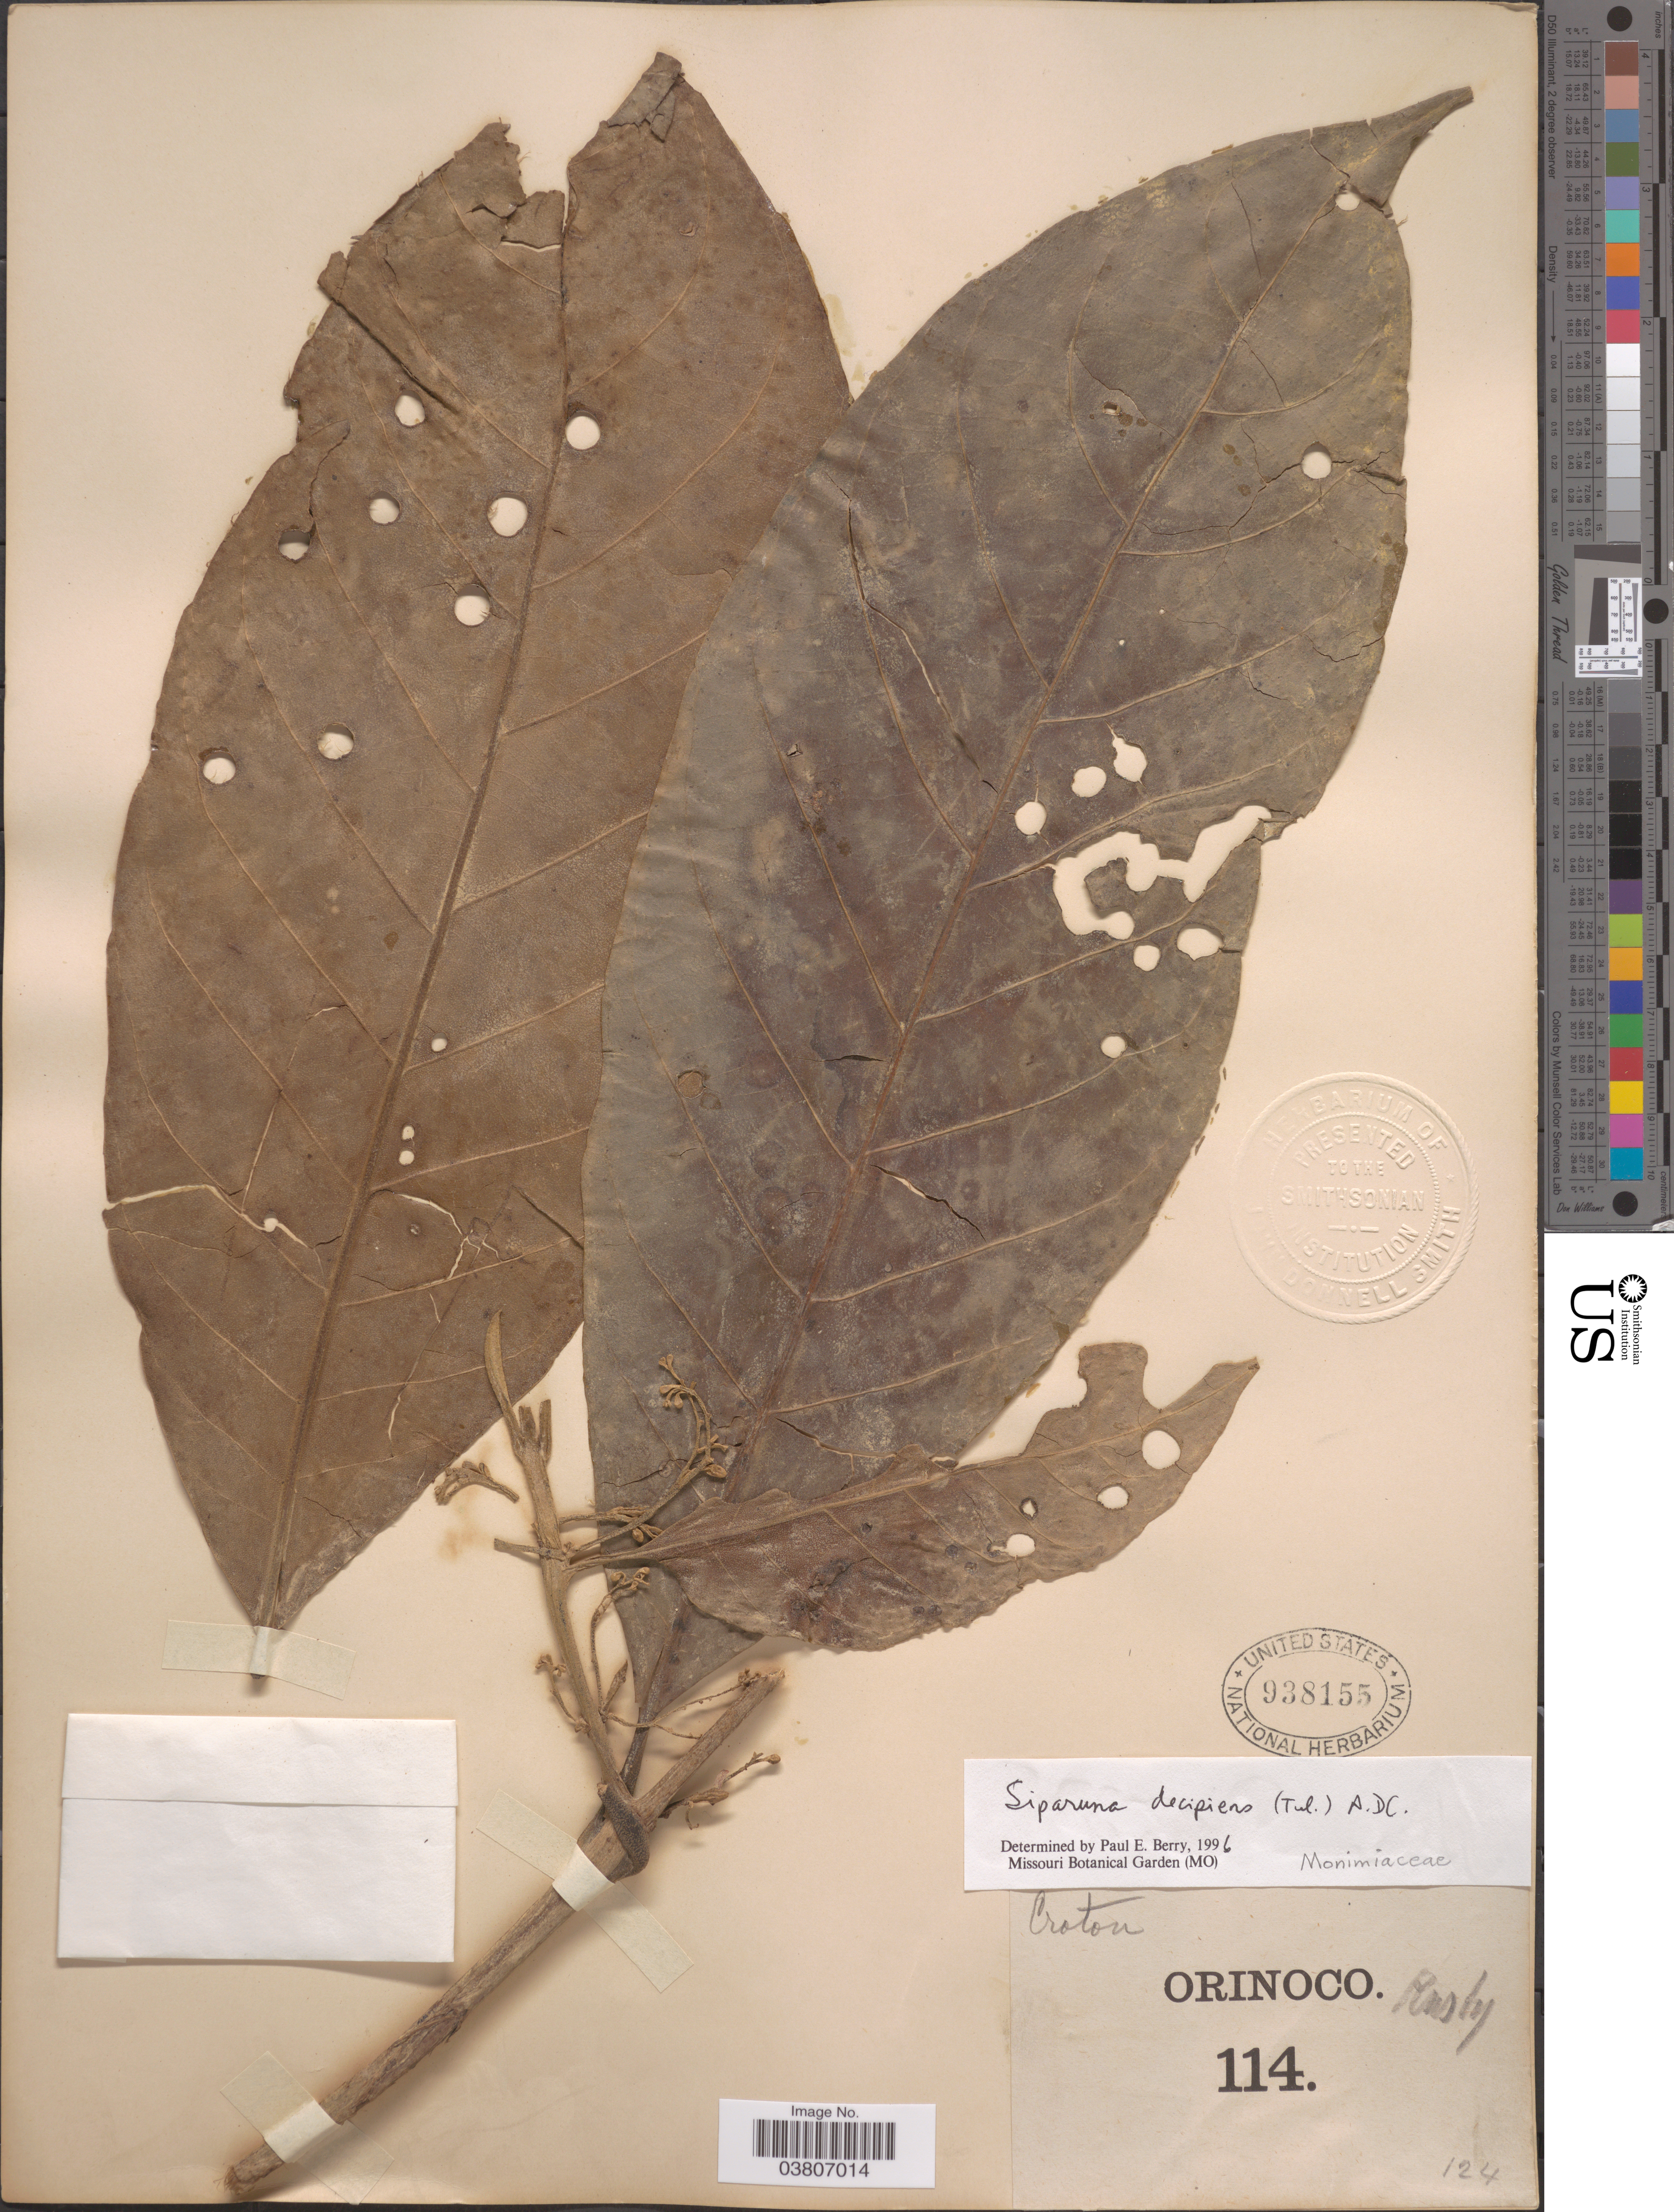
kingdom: Plantae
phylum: Tracheophyta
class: Magnoliopsida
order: Laurales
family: Siparunaceae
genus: Siparuna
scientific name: Siparuna decipiens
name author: (Tul.) A. DC.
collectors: H. H. Rusby & R. Squires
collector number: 114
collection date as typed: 1896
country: Venezuela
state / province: Delta Amacuro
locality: Lower Orinoco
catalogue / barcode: US 938155